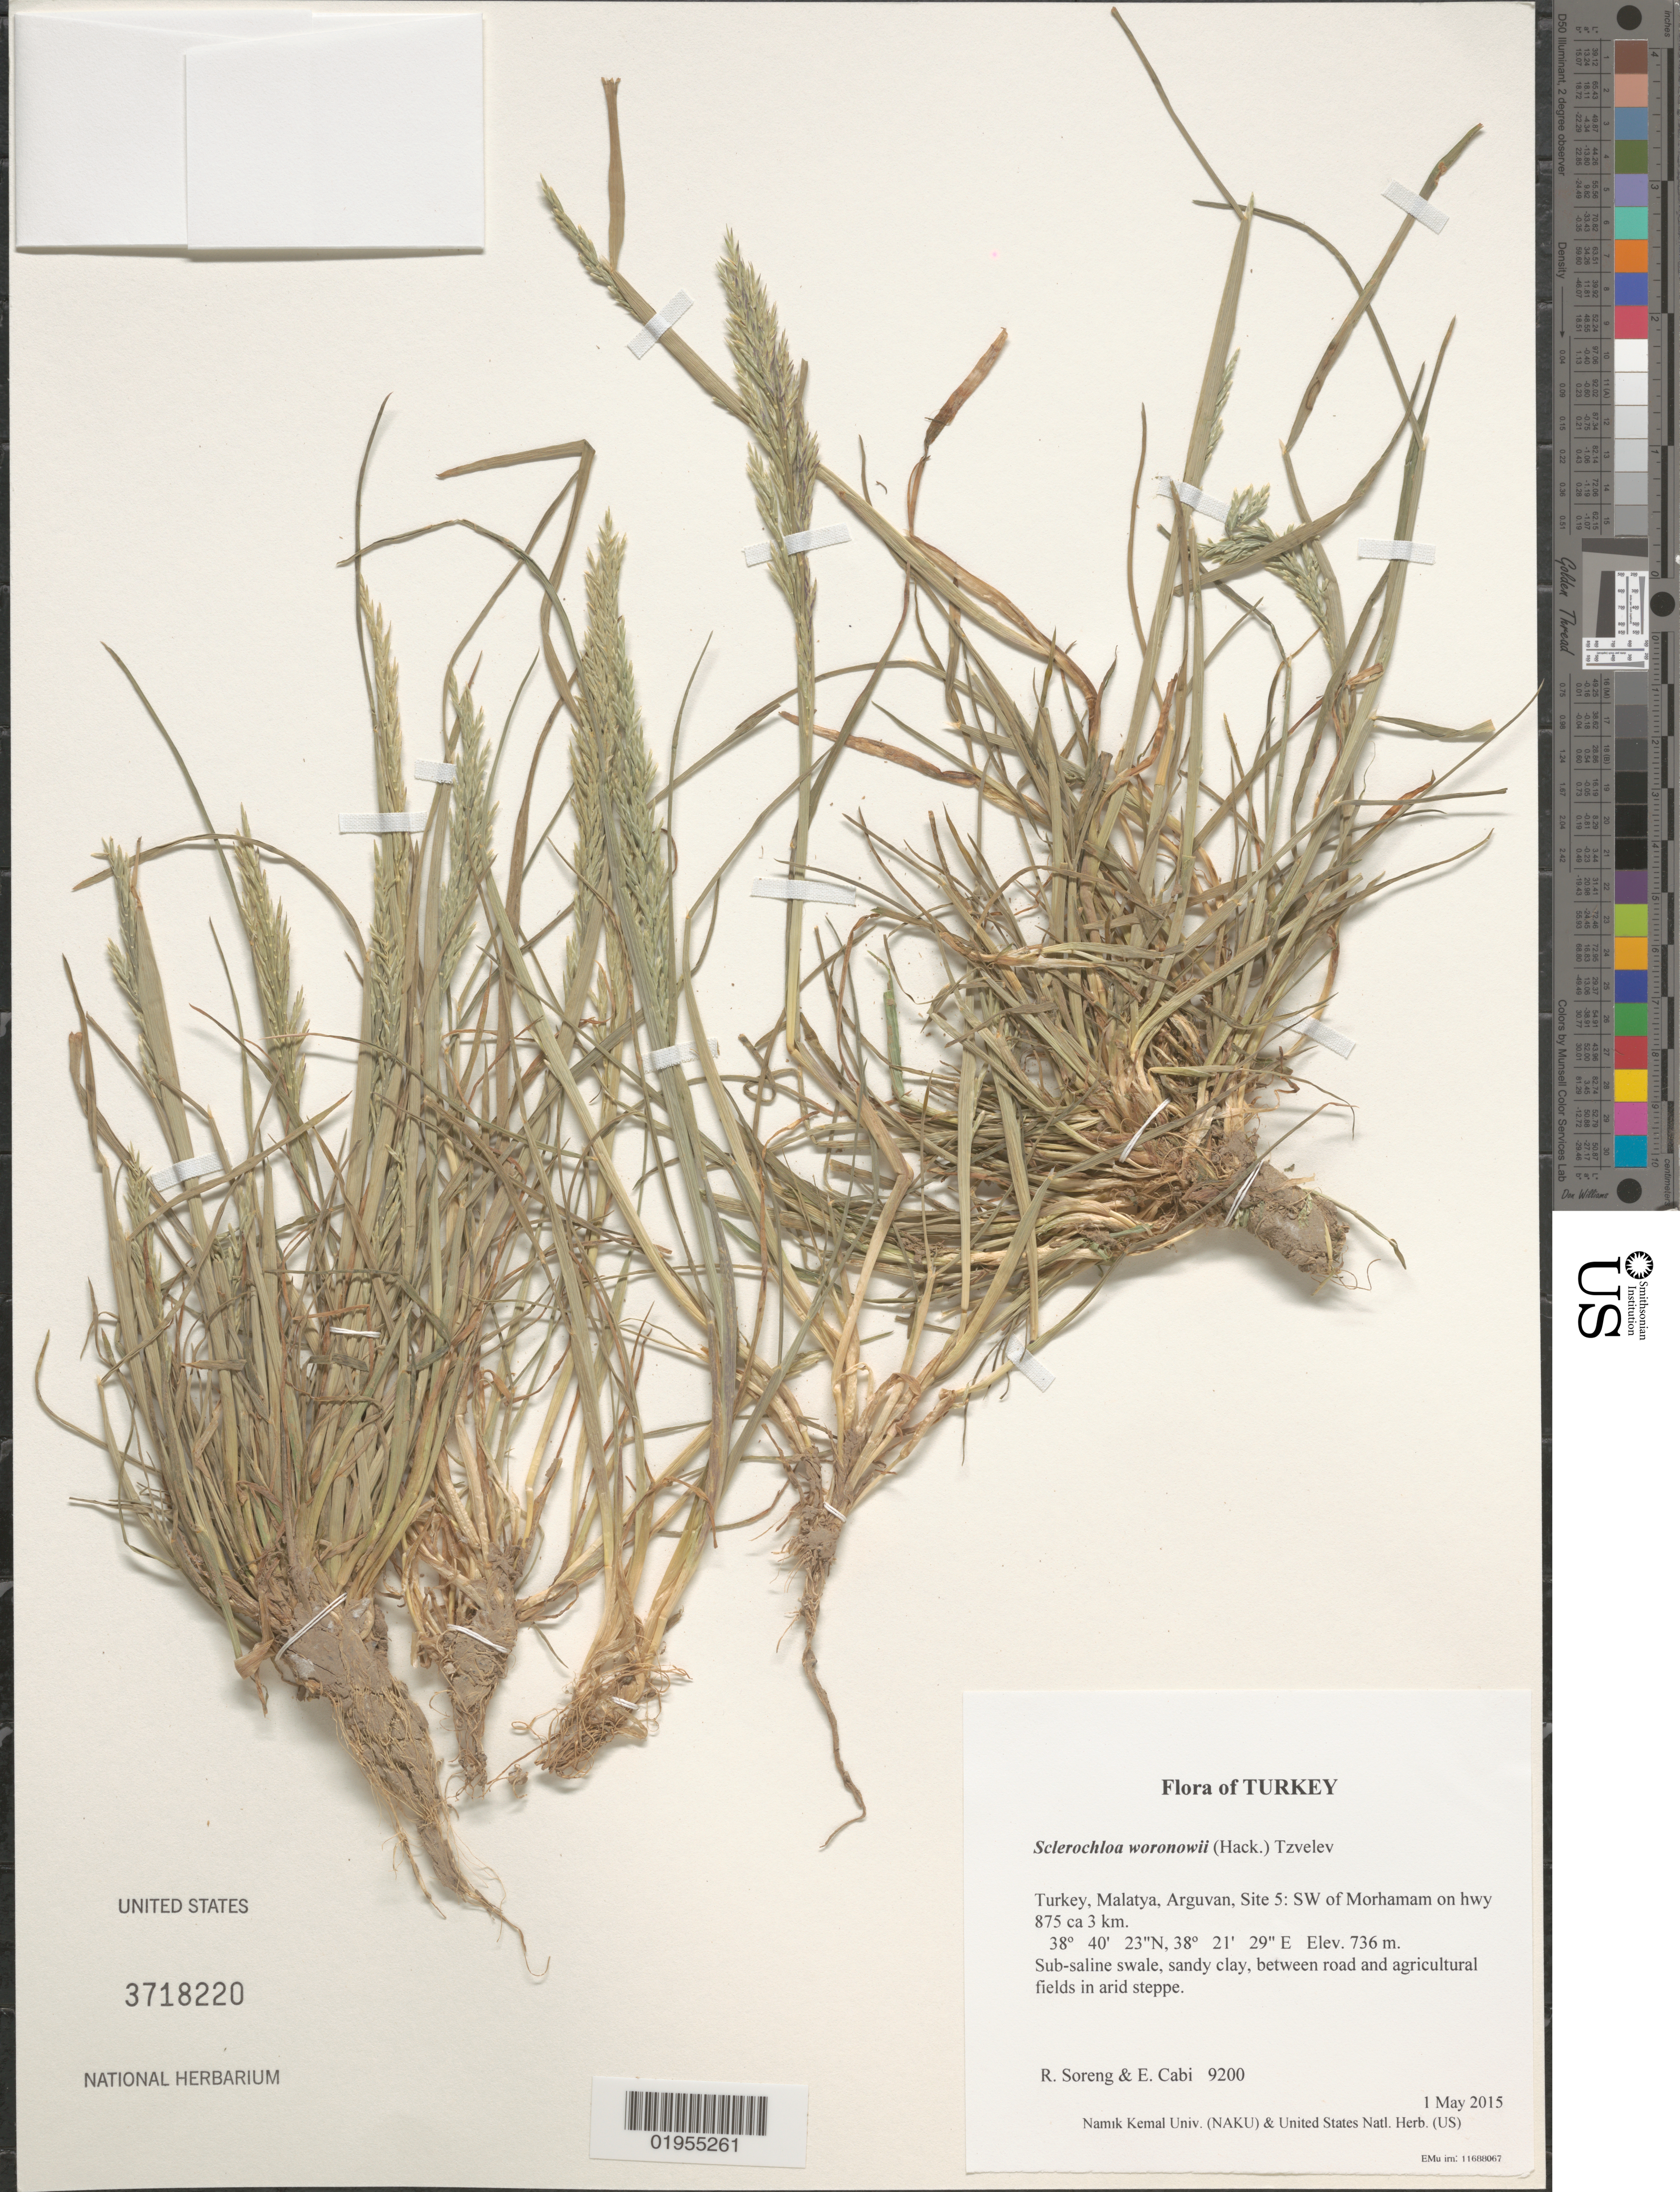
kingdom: Plantae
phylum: Tracheophyta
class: Liliopsida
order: Poales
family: Poaceae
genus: Sclerochloa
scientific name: Sclerochloa woronowii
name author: (Hack.) Tzvelev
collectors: R. J. Soreng & E. Cabi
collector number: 9200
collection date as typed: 2015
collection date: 2015-05-01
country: Turkey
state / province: Malatya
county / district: Arguvan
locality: Site 5: SW of Morhamam on hwy 875 ca 3 km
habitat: Sub-saline swale, sandy clay, between road and agricultural fields in arid steppe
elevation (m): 736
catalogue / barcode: US 3718220